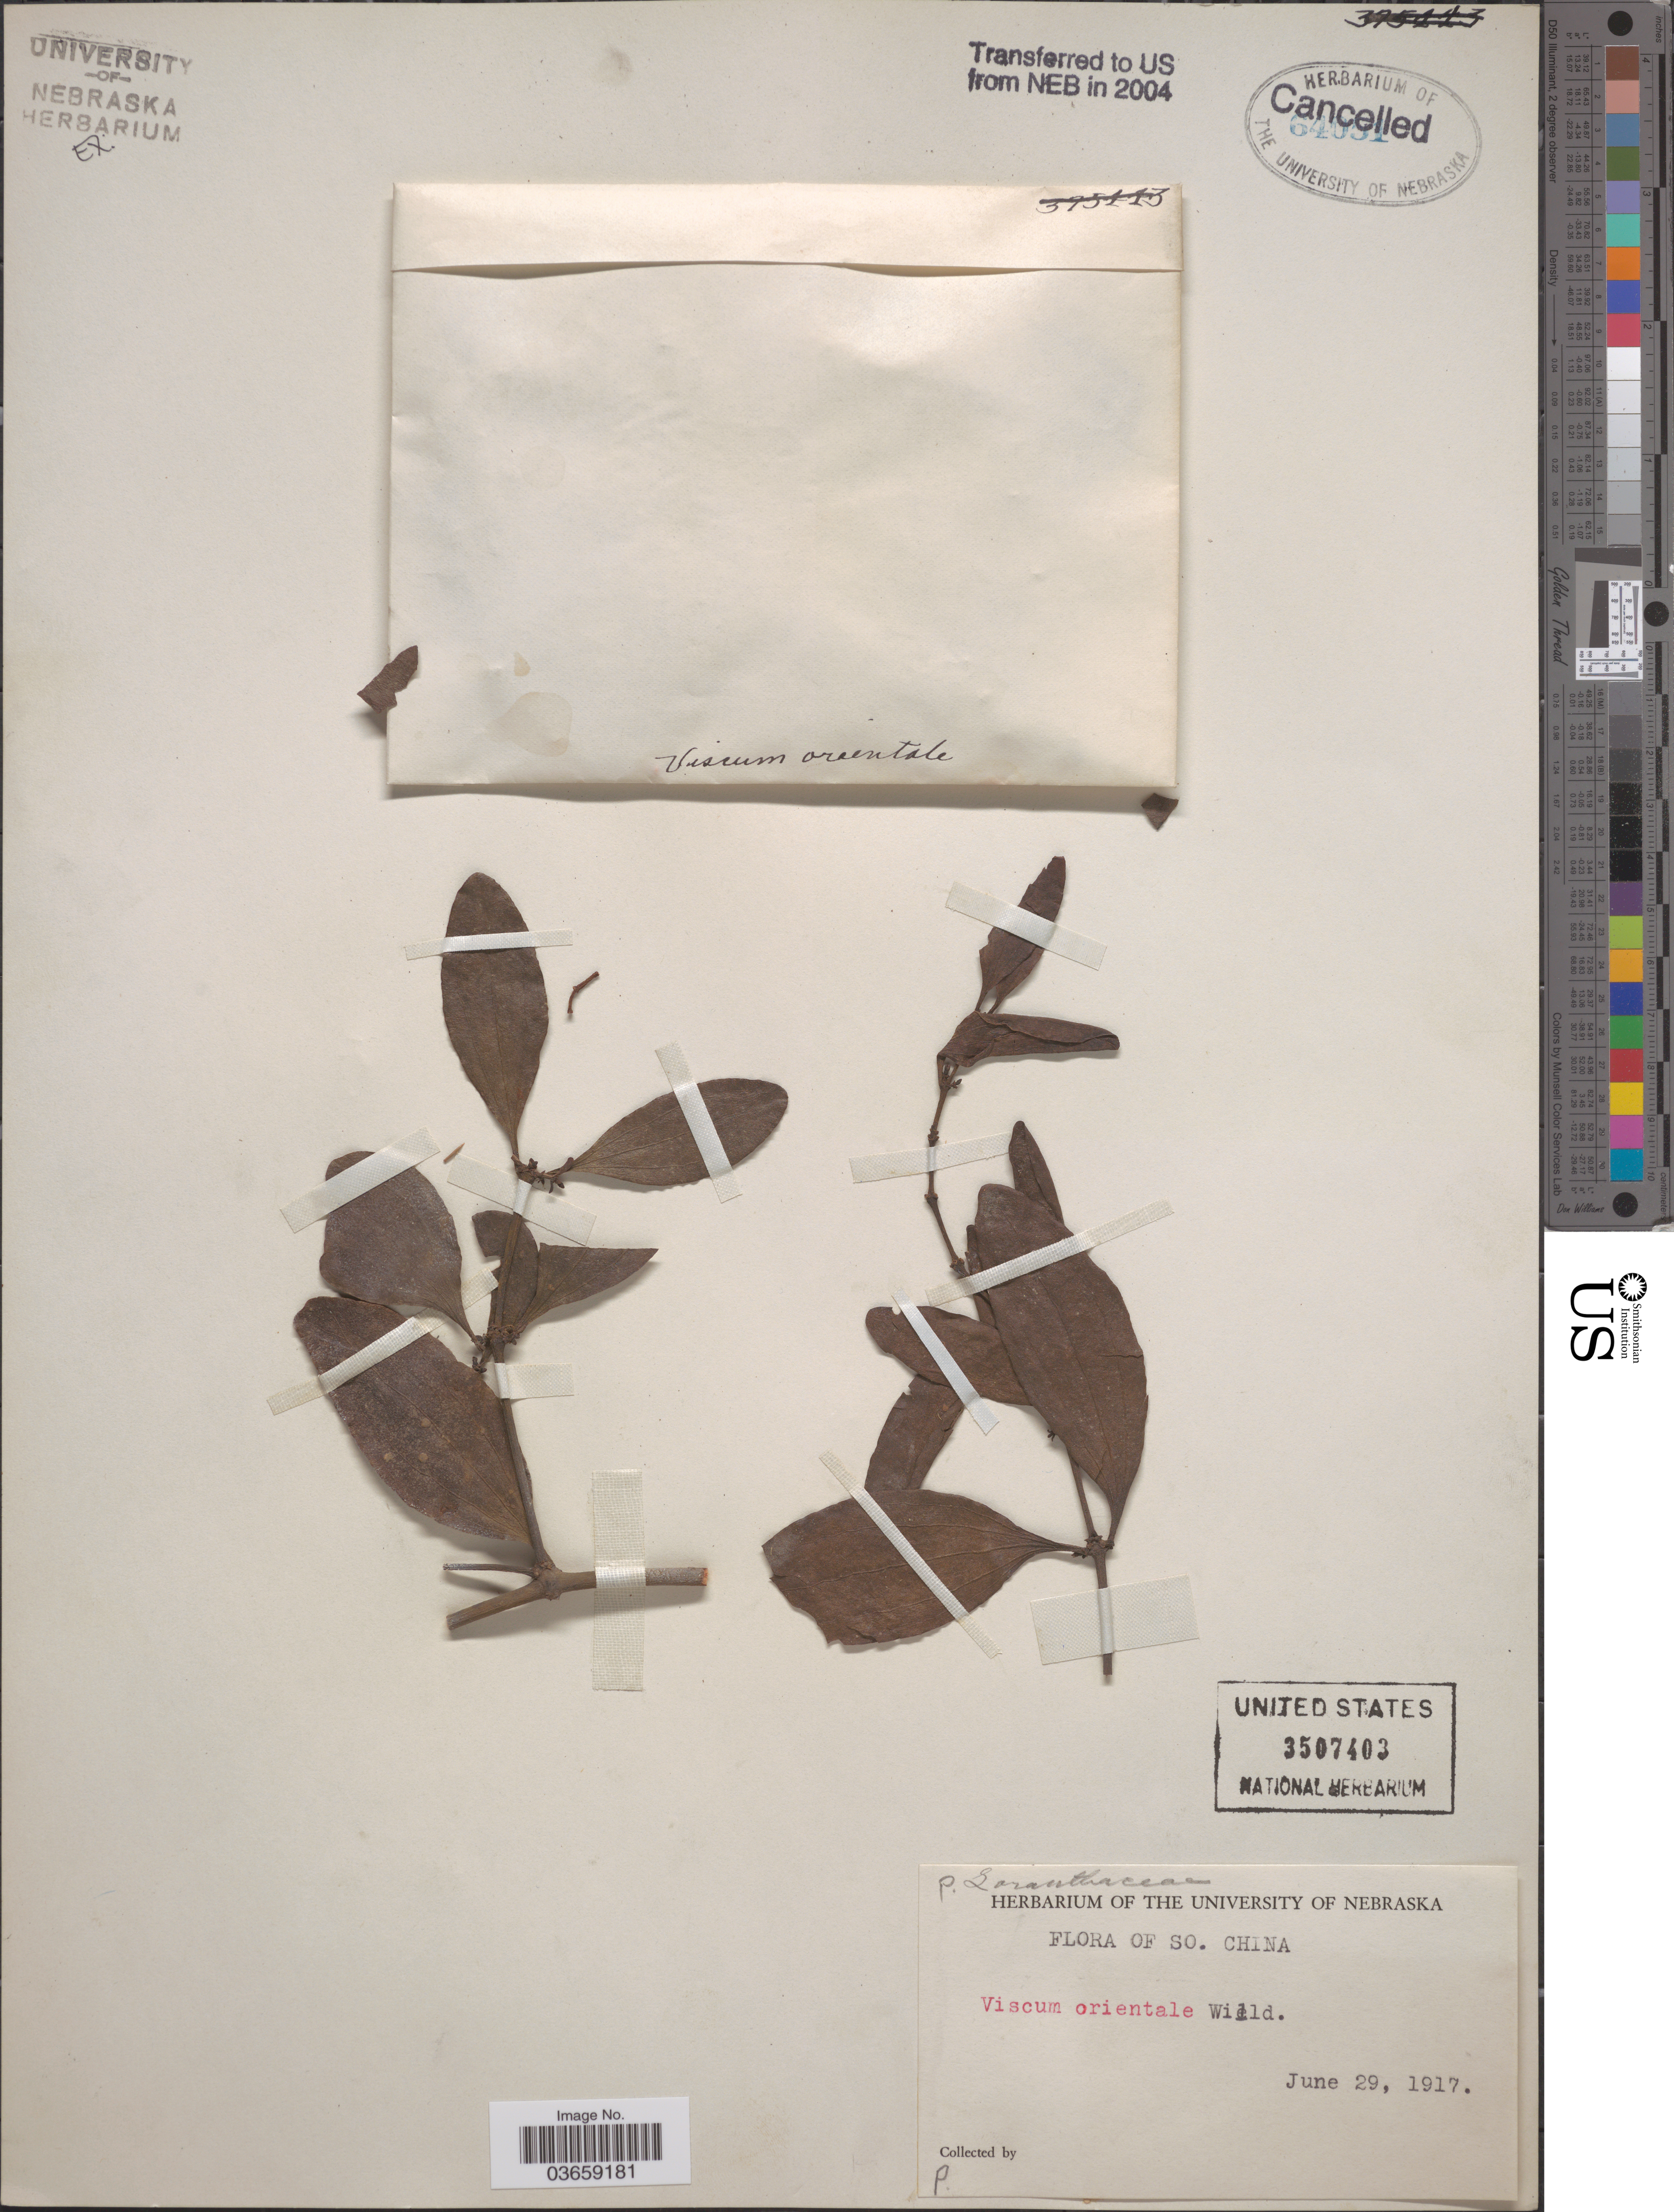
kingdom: Plantae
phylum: Tracheophyta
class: Magnoliopsida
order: Santalales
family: Viscaceae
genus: Viscum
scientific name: Viscum orientale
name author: DC.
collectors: Ex herb. The University of Nebraska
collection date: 1917-06-29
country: China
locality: So. China.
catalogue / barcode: US 3507403